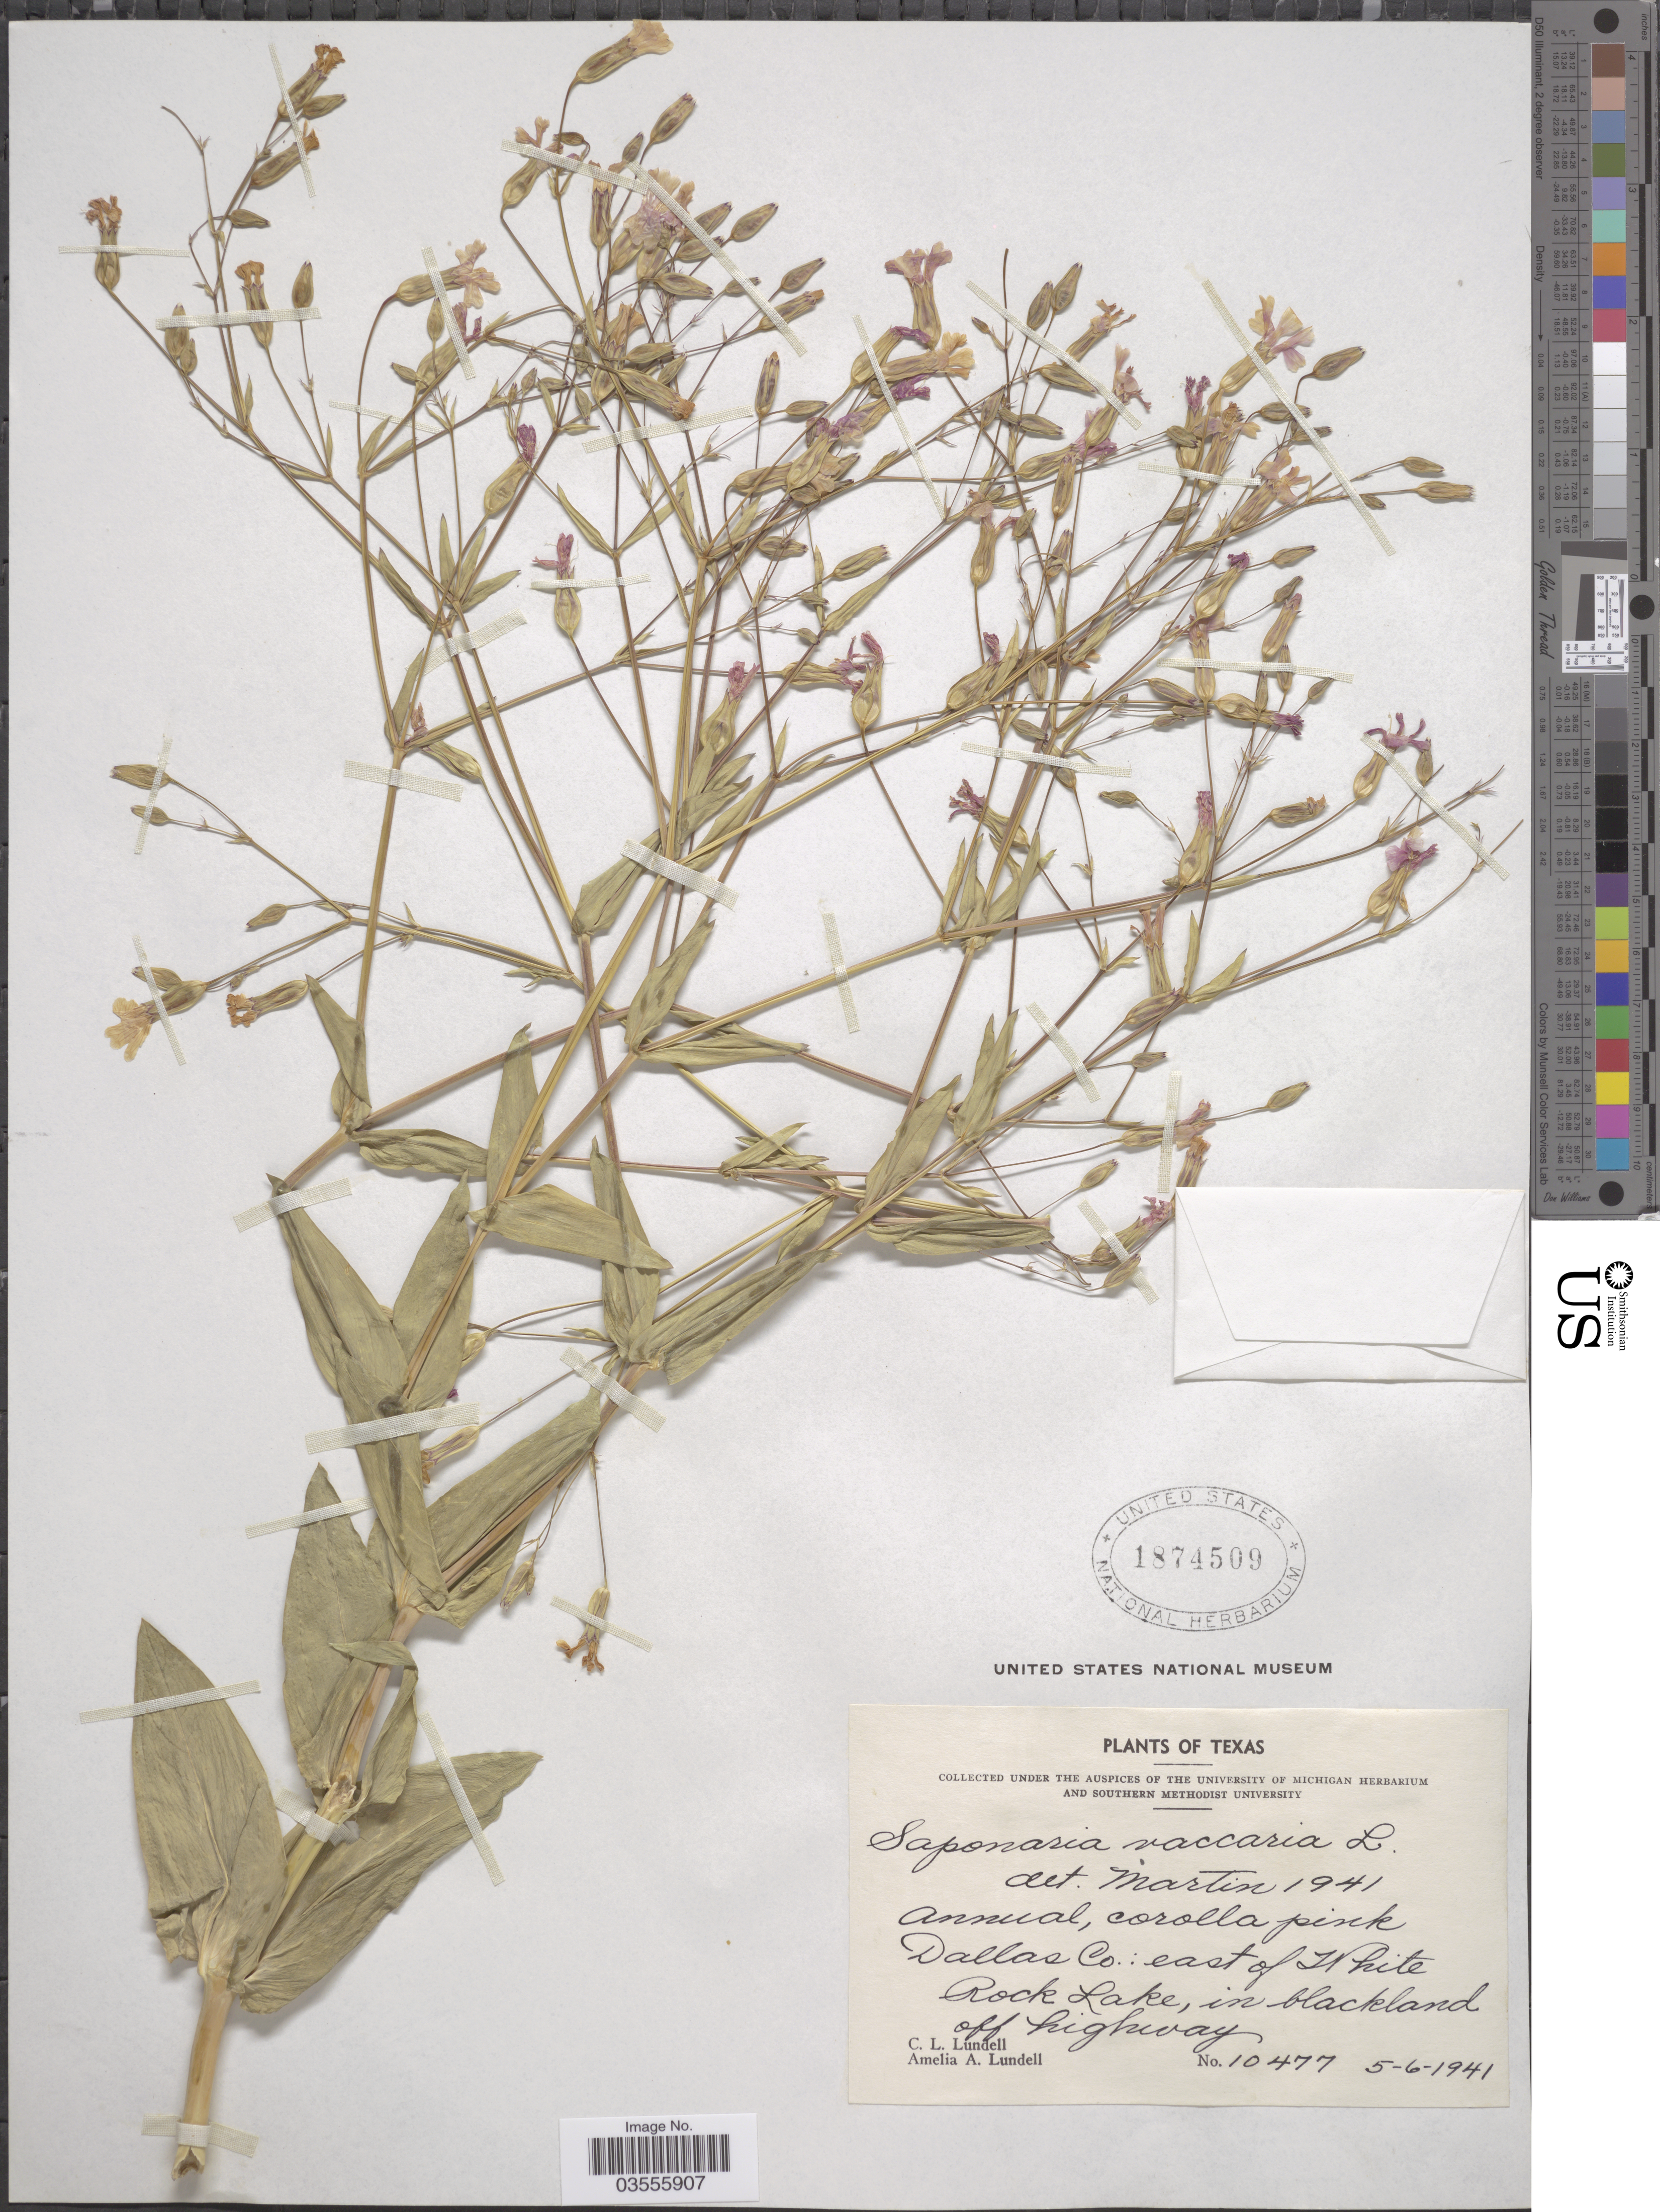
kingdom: Plantae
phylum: Tracheophyta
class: Magnoliopsida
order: Caryophyllales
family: Caryophyllaceae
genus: Gypsophila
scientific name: Gypsophila vaccaria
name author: (L.) Sm.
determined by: Strong, M. T., (US), Smithsonian Institution - National Museum of Natural History (UNITED STATES)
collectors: C. L. Lundell & A. A. Lundell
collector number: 10477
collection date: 1941-05-06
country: United States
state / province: Texas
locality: Dallas Co.: east of White Rock Lake, in blackland off highway.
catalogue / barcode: US 1874509